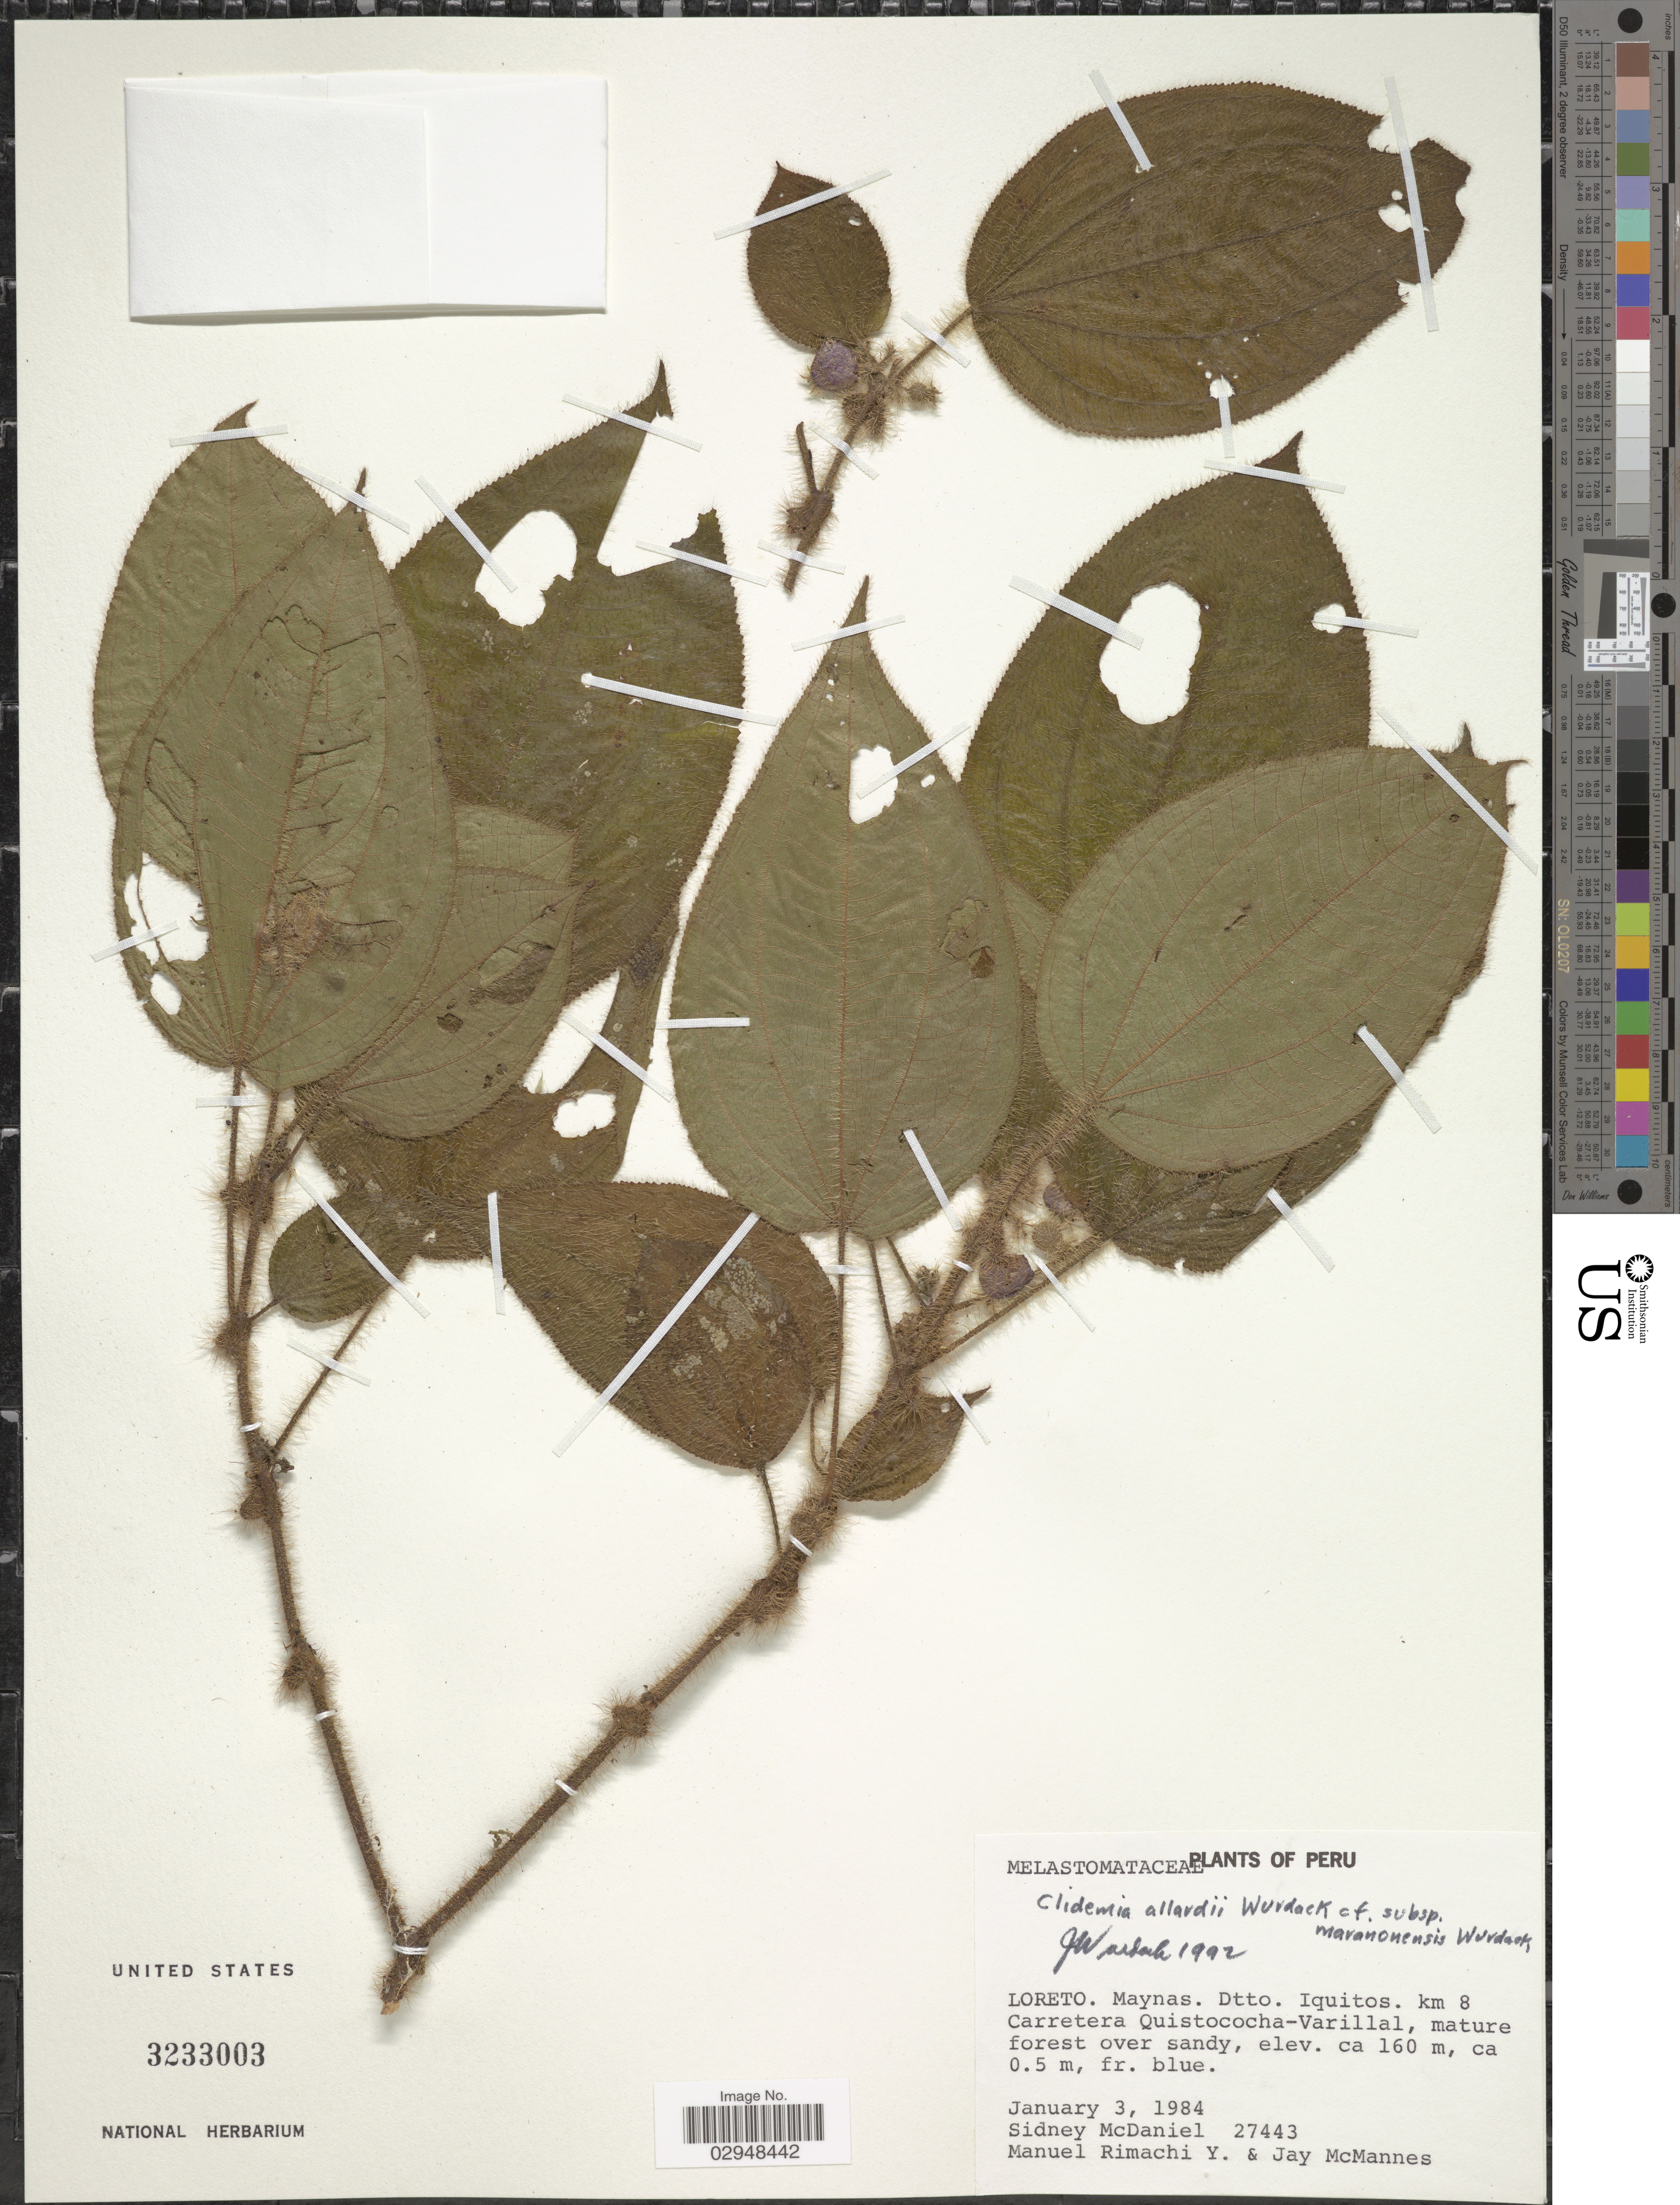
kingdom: Plantae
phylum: Tracheophyta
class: Magnoliopsida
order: Myrtales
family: Melastomataceae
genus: Clidemia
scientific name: Clidemia allardii subsp. maranonensis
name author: Wurdack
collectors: S. McDaniel, M. Rimachi Y. & J. McMannes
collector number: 27443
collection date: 1984-01-03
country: Peru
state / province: Loreto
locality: Maynas, Dtto. Iquitos. km 8, Carretera Quistococha-Varillal.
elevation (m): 160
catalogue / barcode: US 3233003